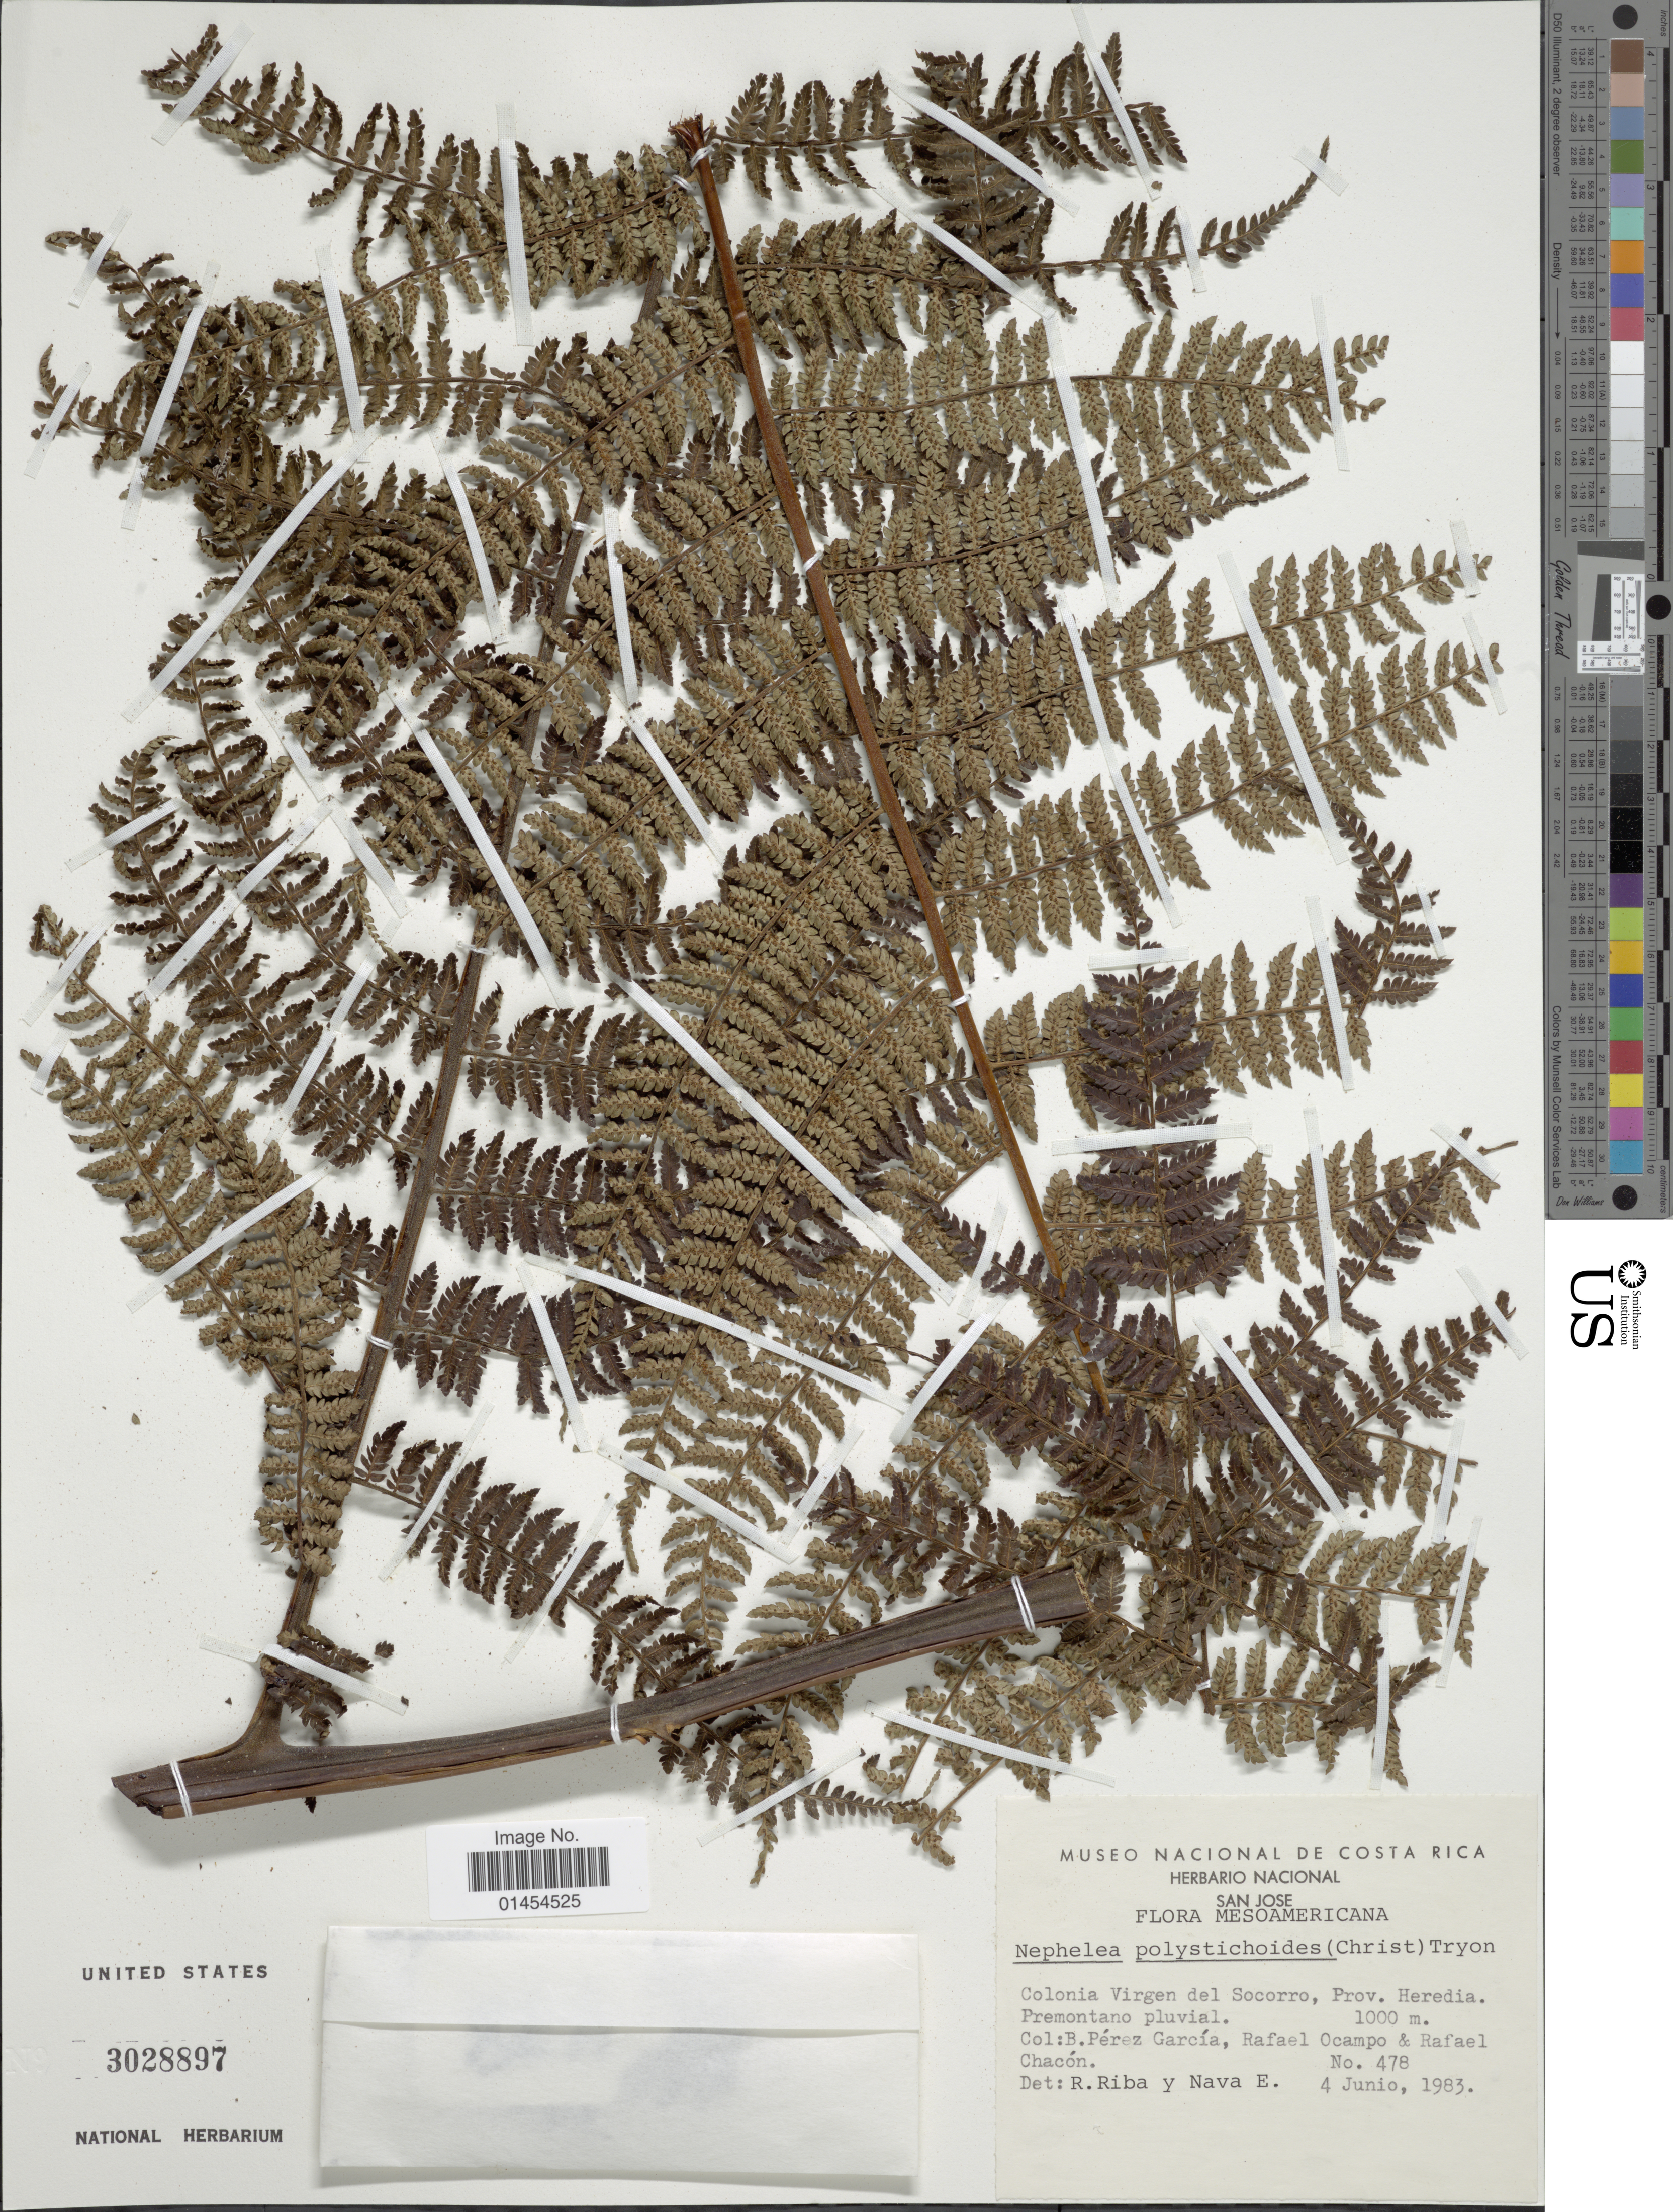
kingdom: Plantae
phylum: Tracheophyta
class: Polypodiopsida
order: Cyatheales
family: Cyatheaceae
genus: Alsophila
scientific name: Alsophila polystichoides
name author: Christ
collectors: B. Perez G., R. Ocampo & R. Chacón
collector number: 478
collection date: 1983-06-04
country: Costa Rica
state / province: Heredia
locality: Mesoamericana. Colonia Virgen del Socorro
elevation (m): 1000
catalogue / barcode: US 3028897